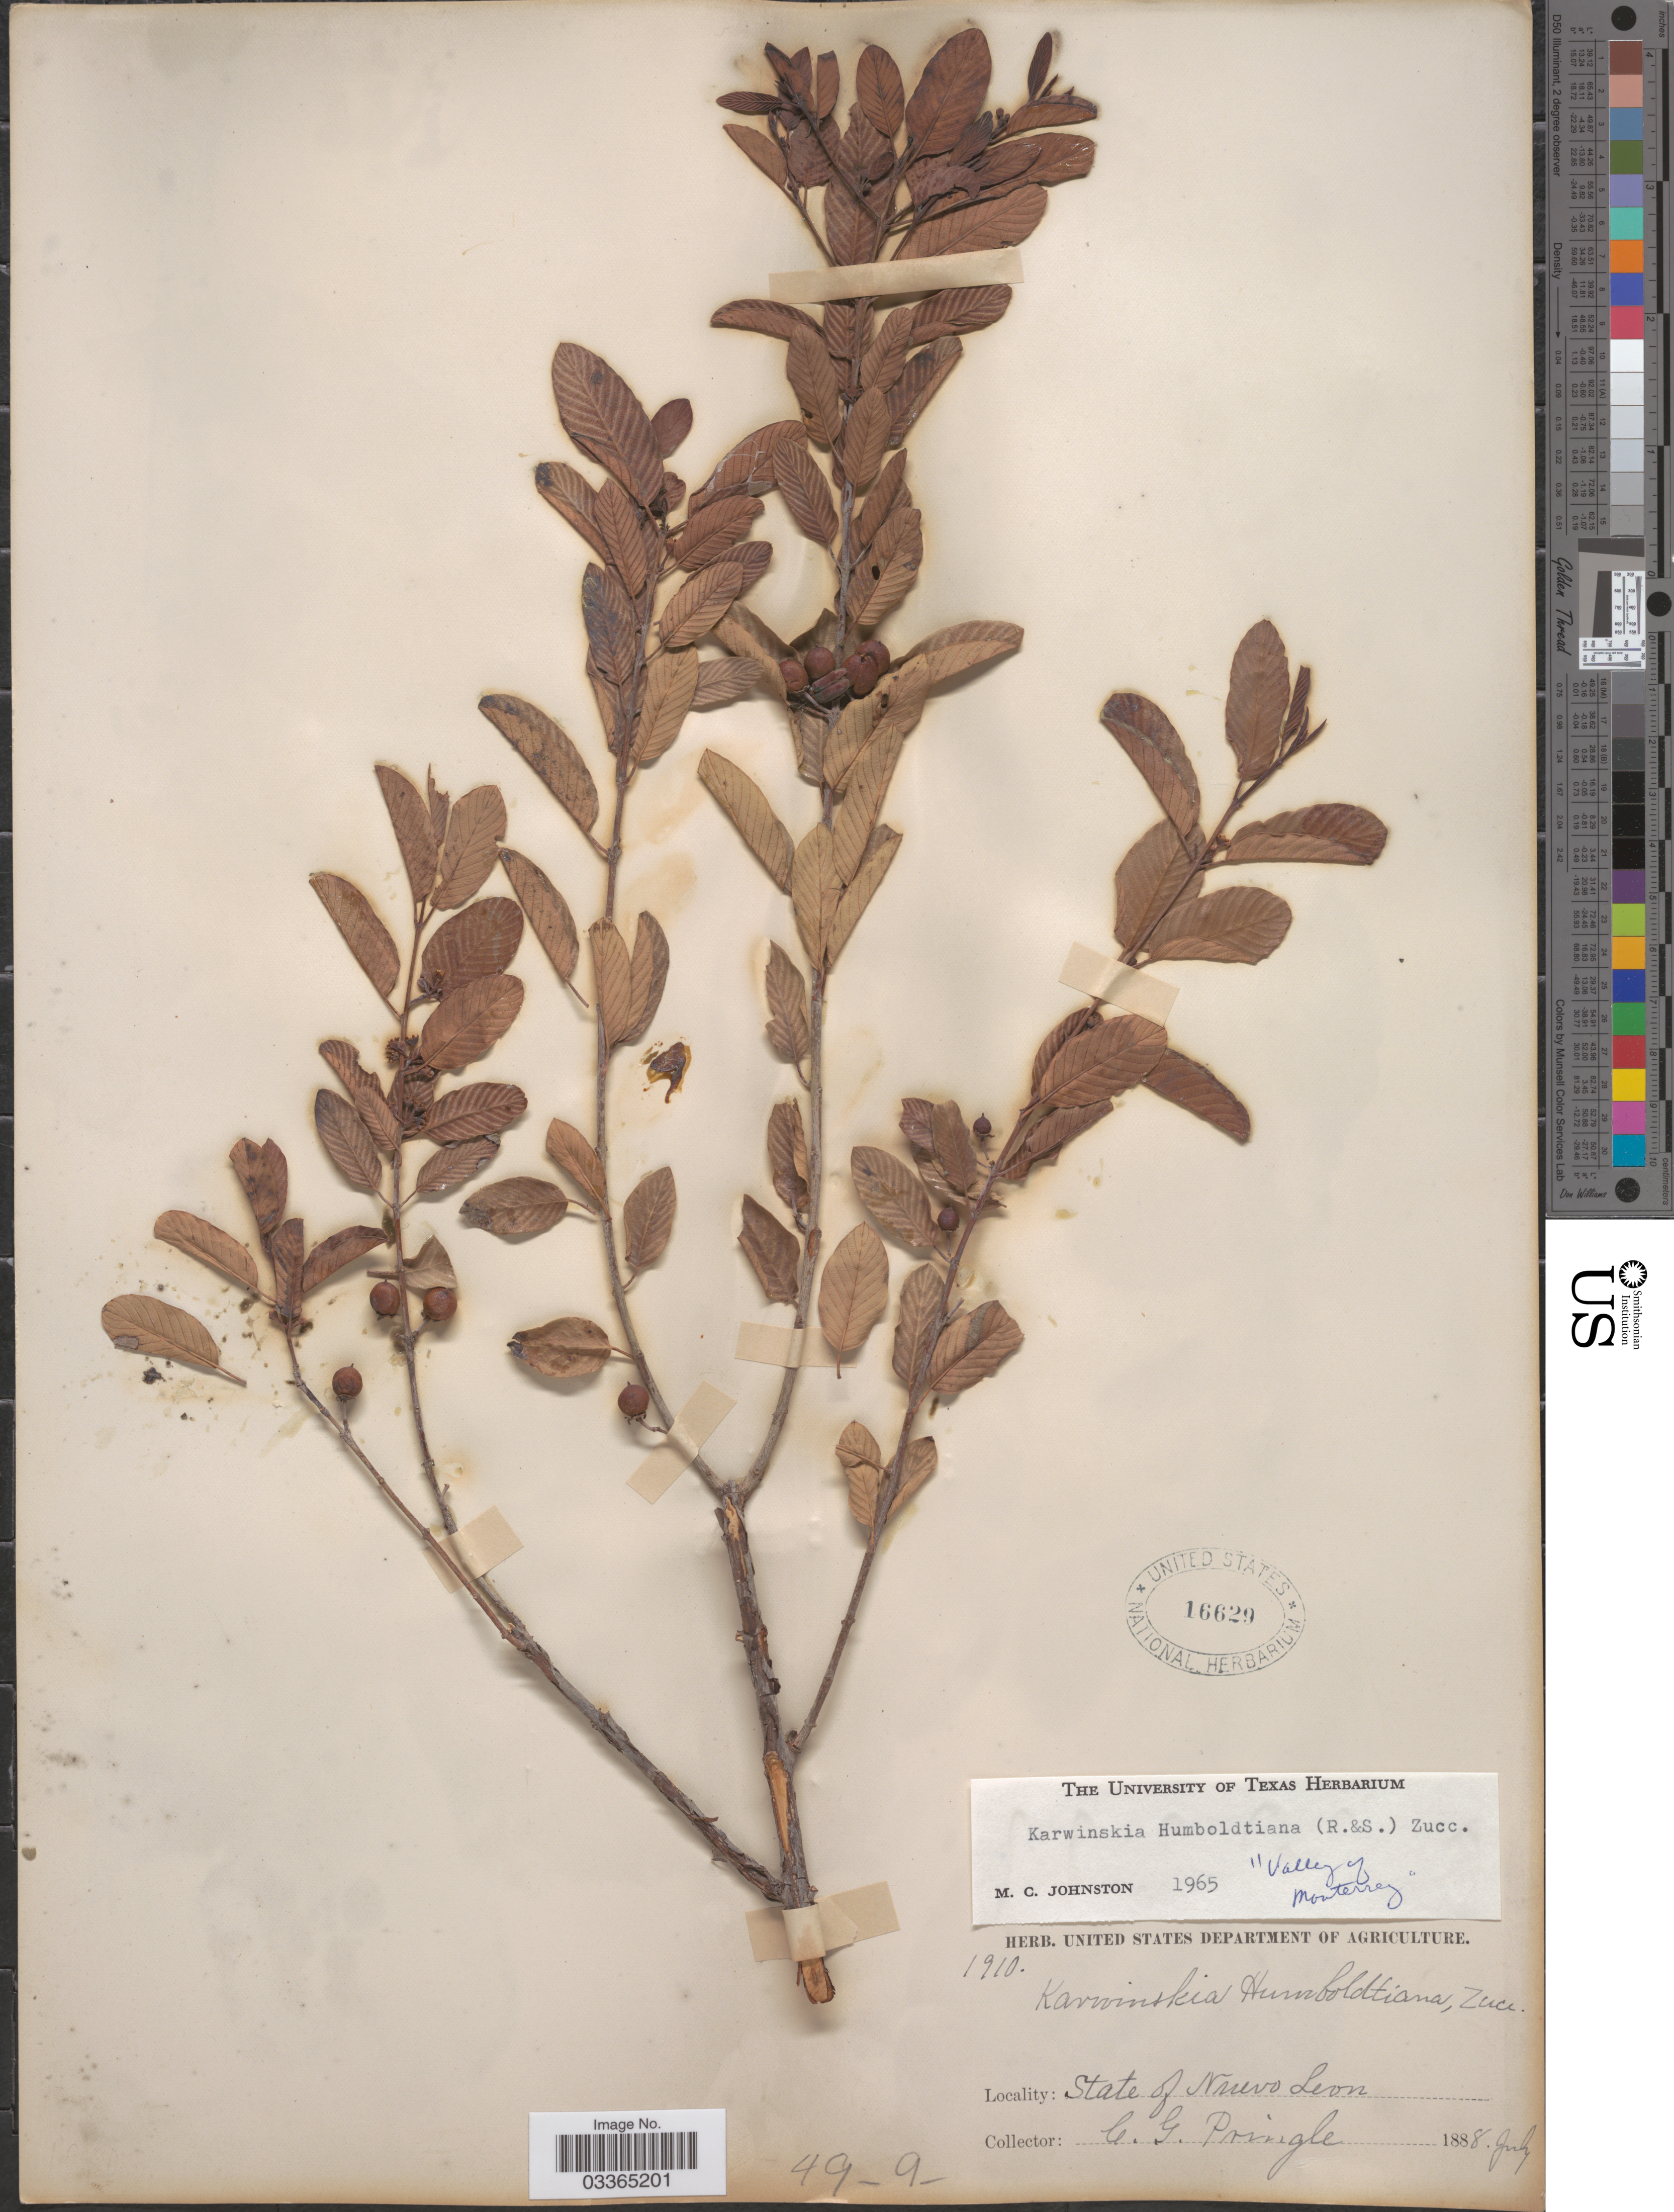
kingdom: Plantae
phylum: Tracheophyta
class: Magnoliopsida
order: Rosales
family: Rhamnaceae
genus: Karwinskia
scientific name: Karwinskia humboldtiana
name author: (Schult.) Zucc.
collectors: C. G. Pringle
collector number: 1910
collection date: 1888-07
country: Mexico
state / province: Nuevo León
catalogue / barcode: US 16629